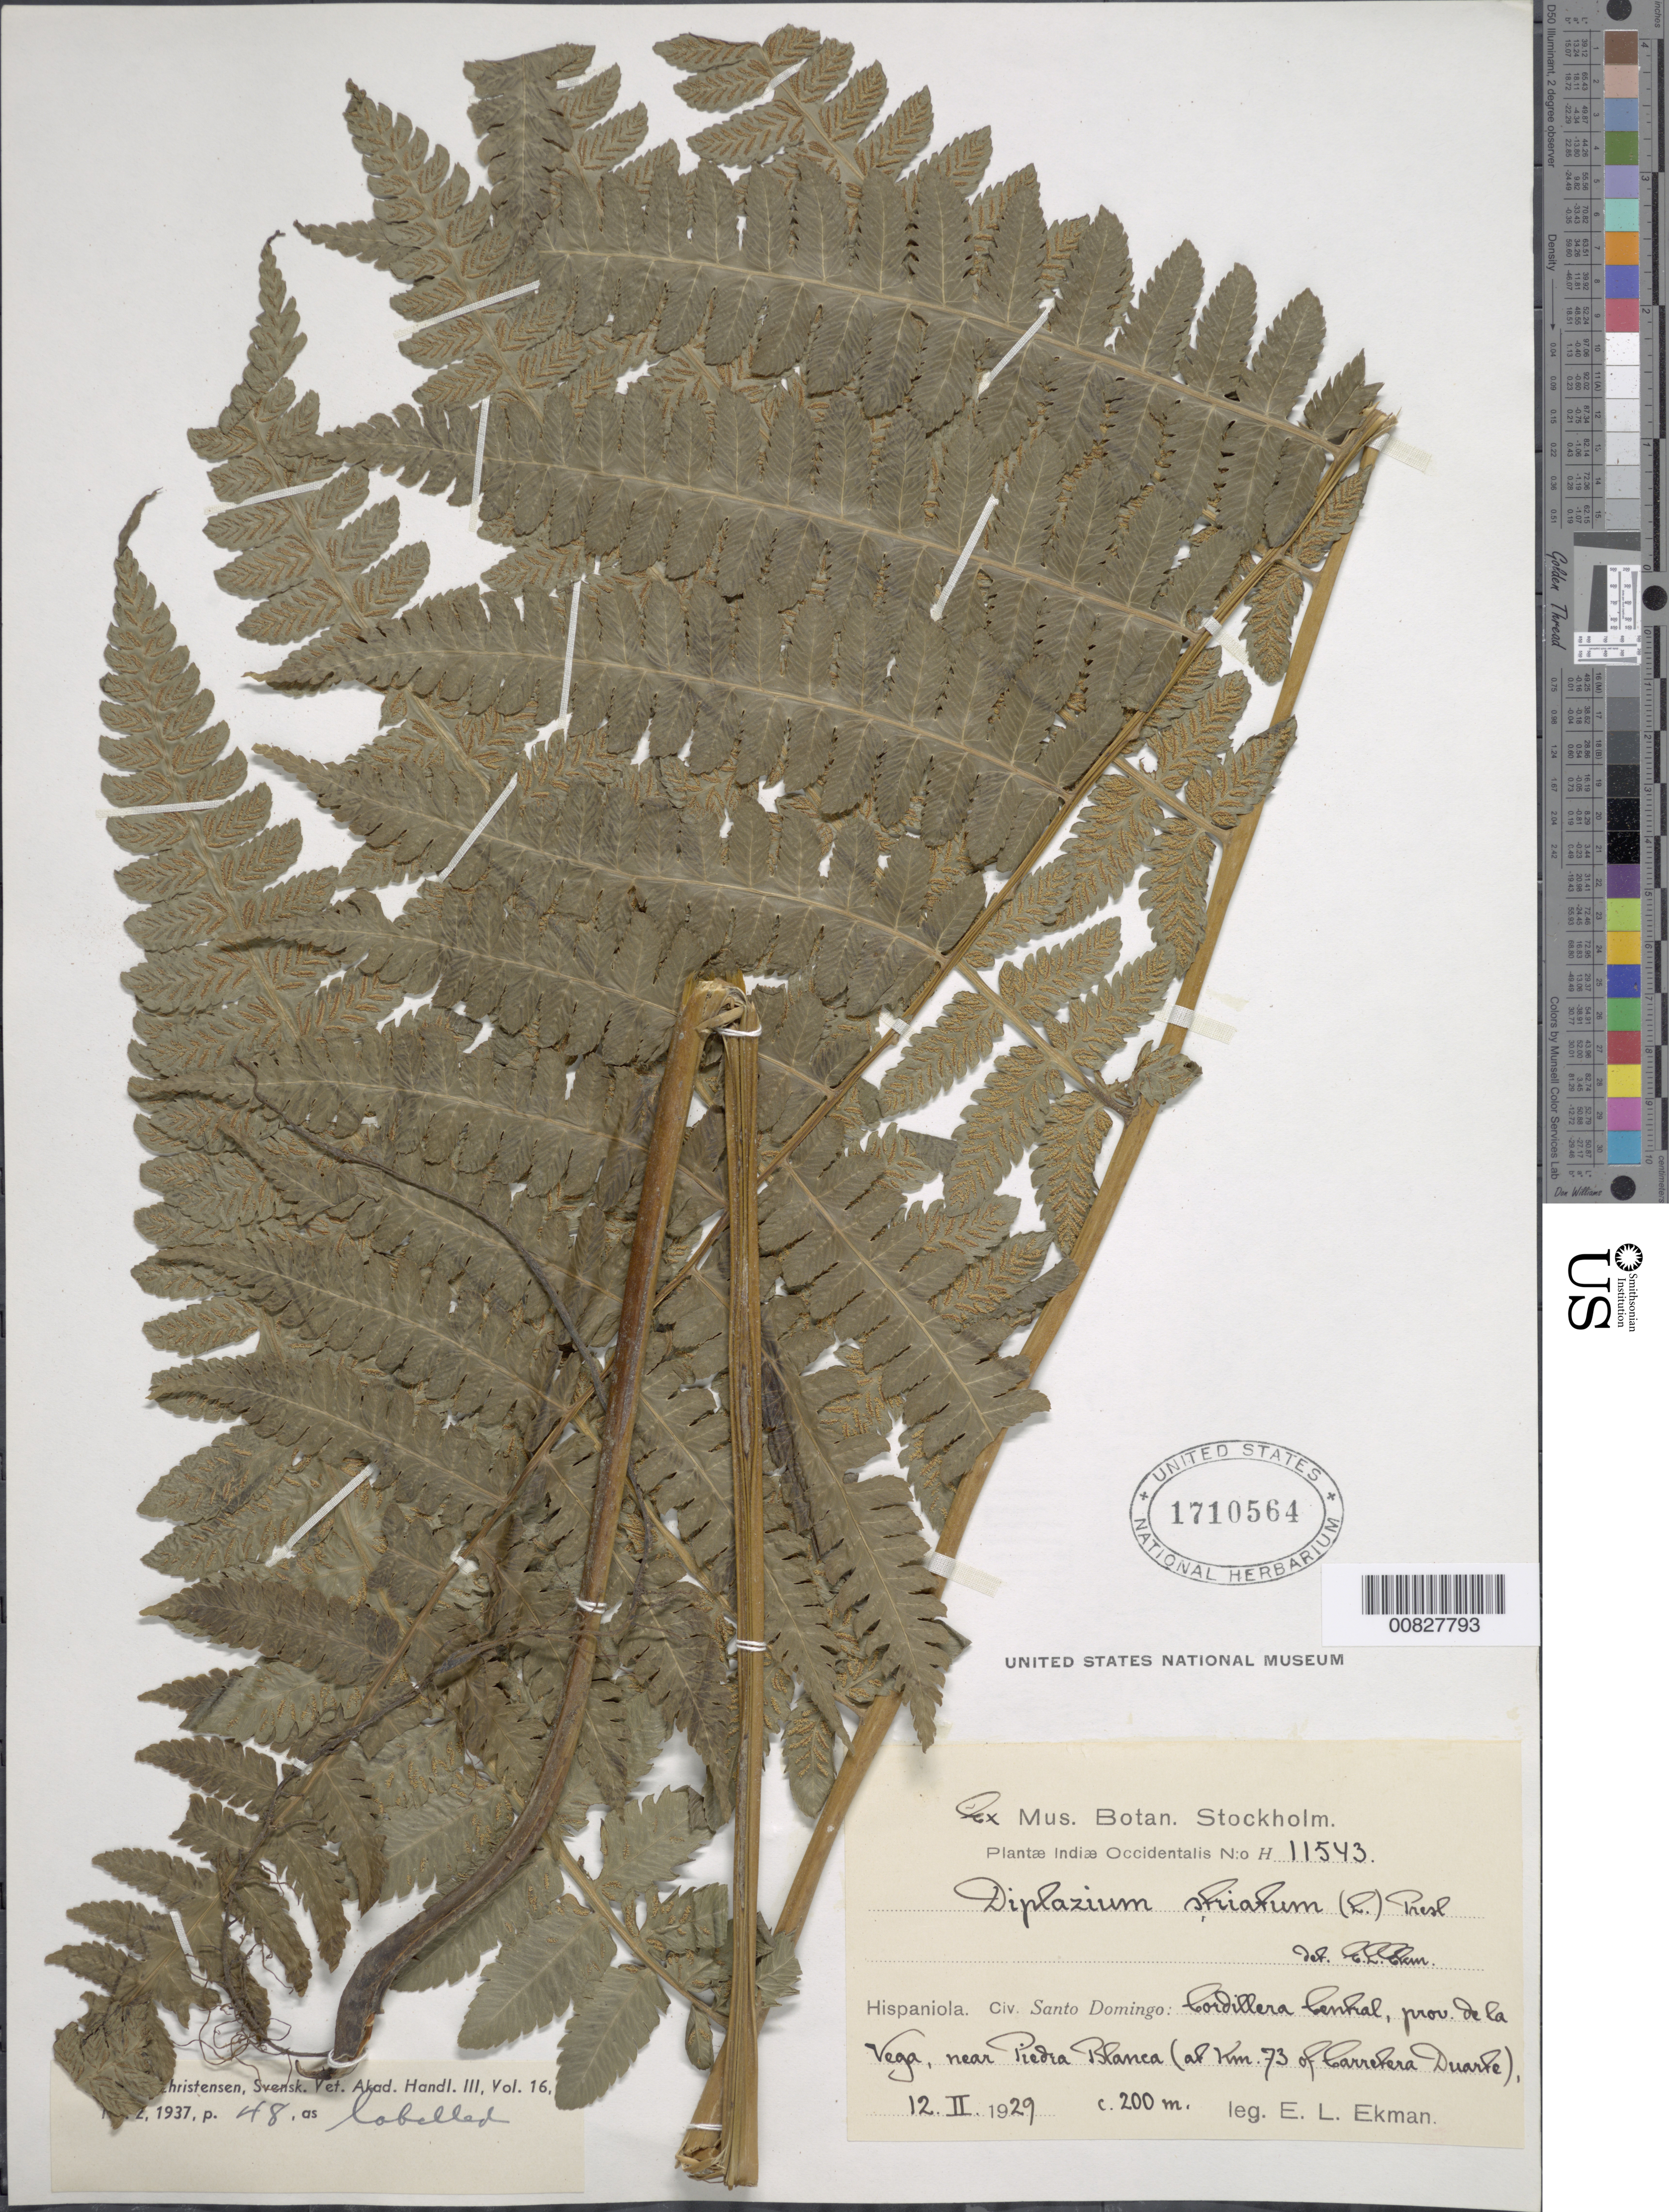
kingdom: Plantae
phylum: Tracheophyta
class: Polypodiopsida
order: Polypodiales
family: Athyriaceae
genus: Diplazium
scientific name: Diplazium striatum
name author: (L.) C. Presl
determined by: Christensen, C. F. A.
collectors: E. L. Ekman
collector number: H 11543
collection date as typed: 12 Feb 1929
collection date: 1929-02-12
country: Dominican Republic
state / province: La Vega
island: Hispaniola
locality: Cordillera Central, near Piedra Blanca, at km73 of Carretera Duarte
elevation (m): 200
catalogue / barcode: US 1710564